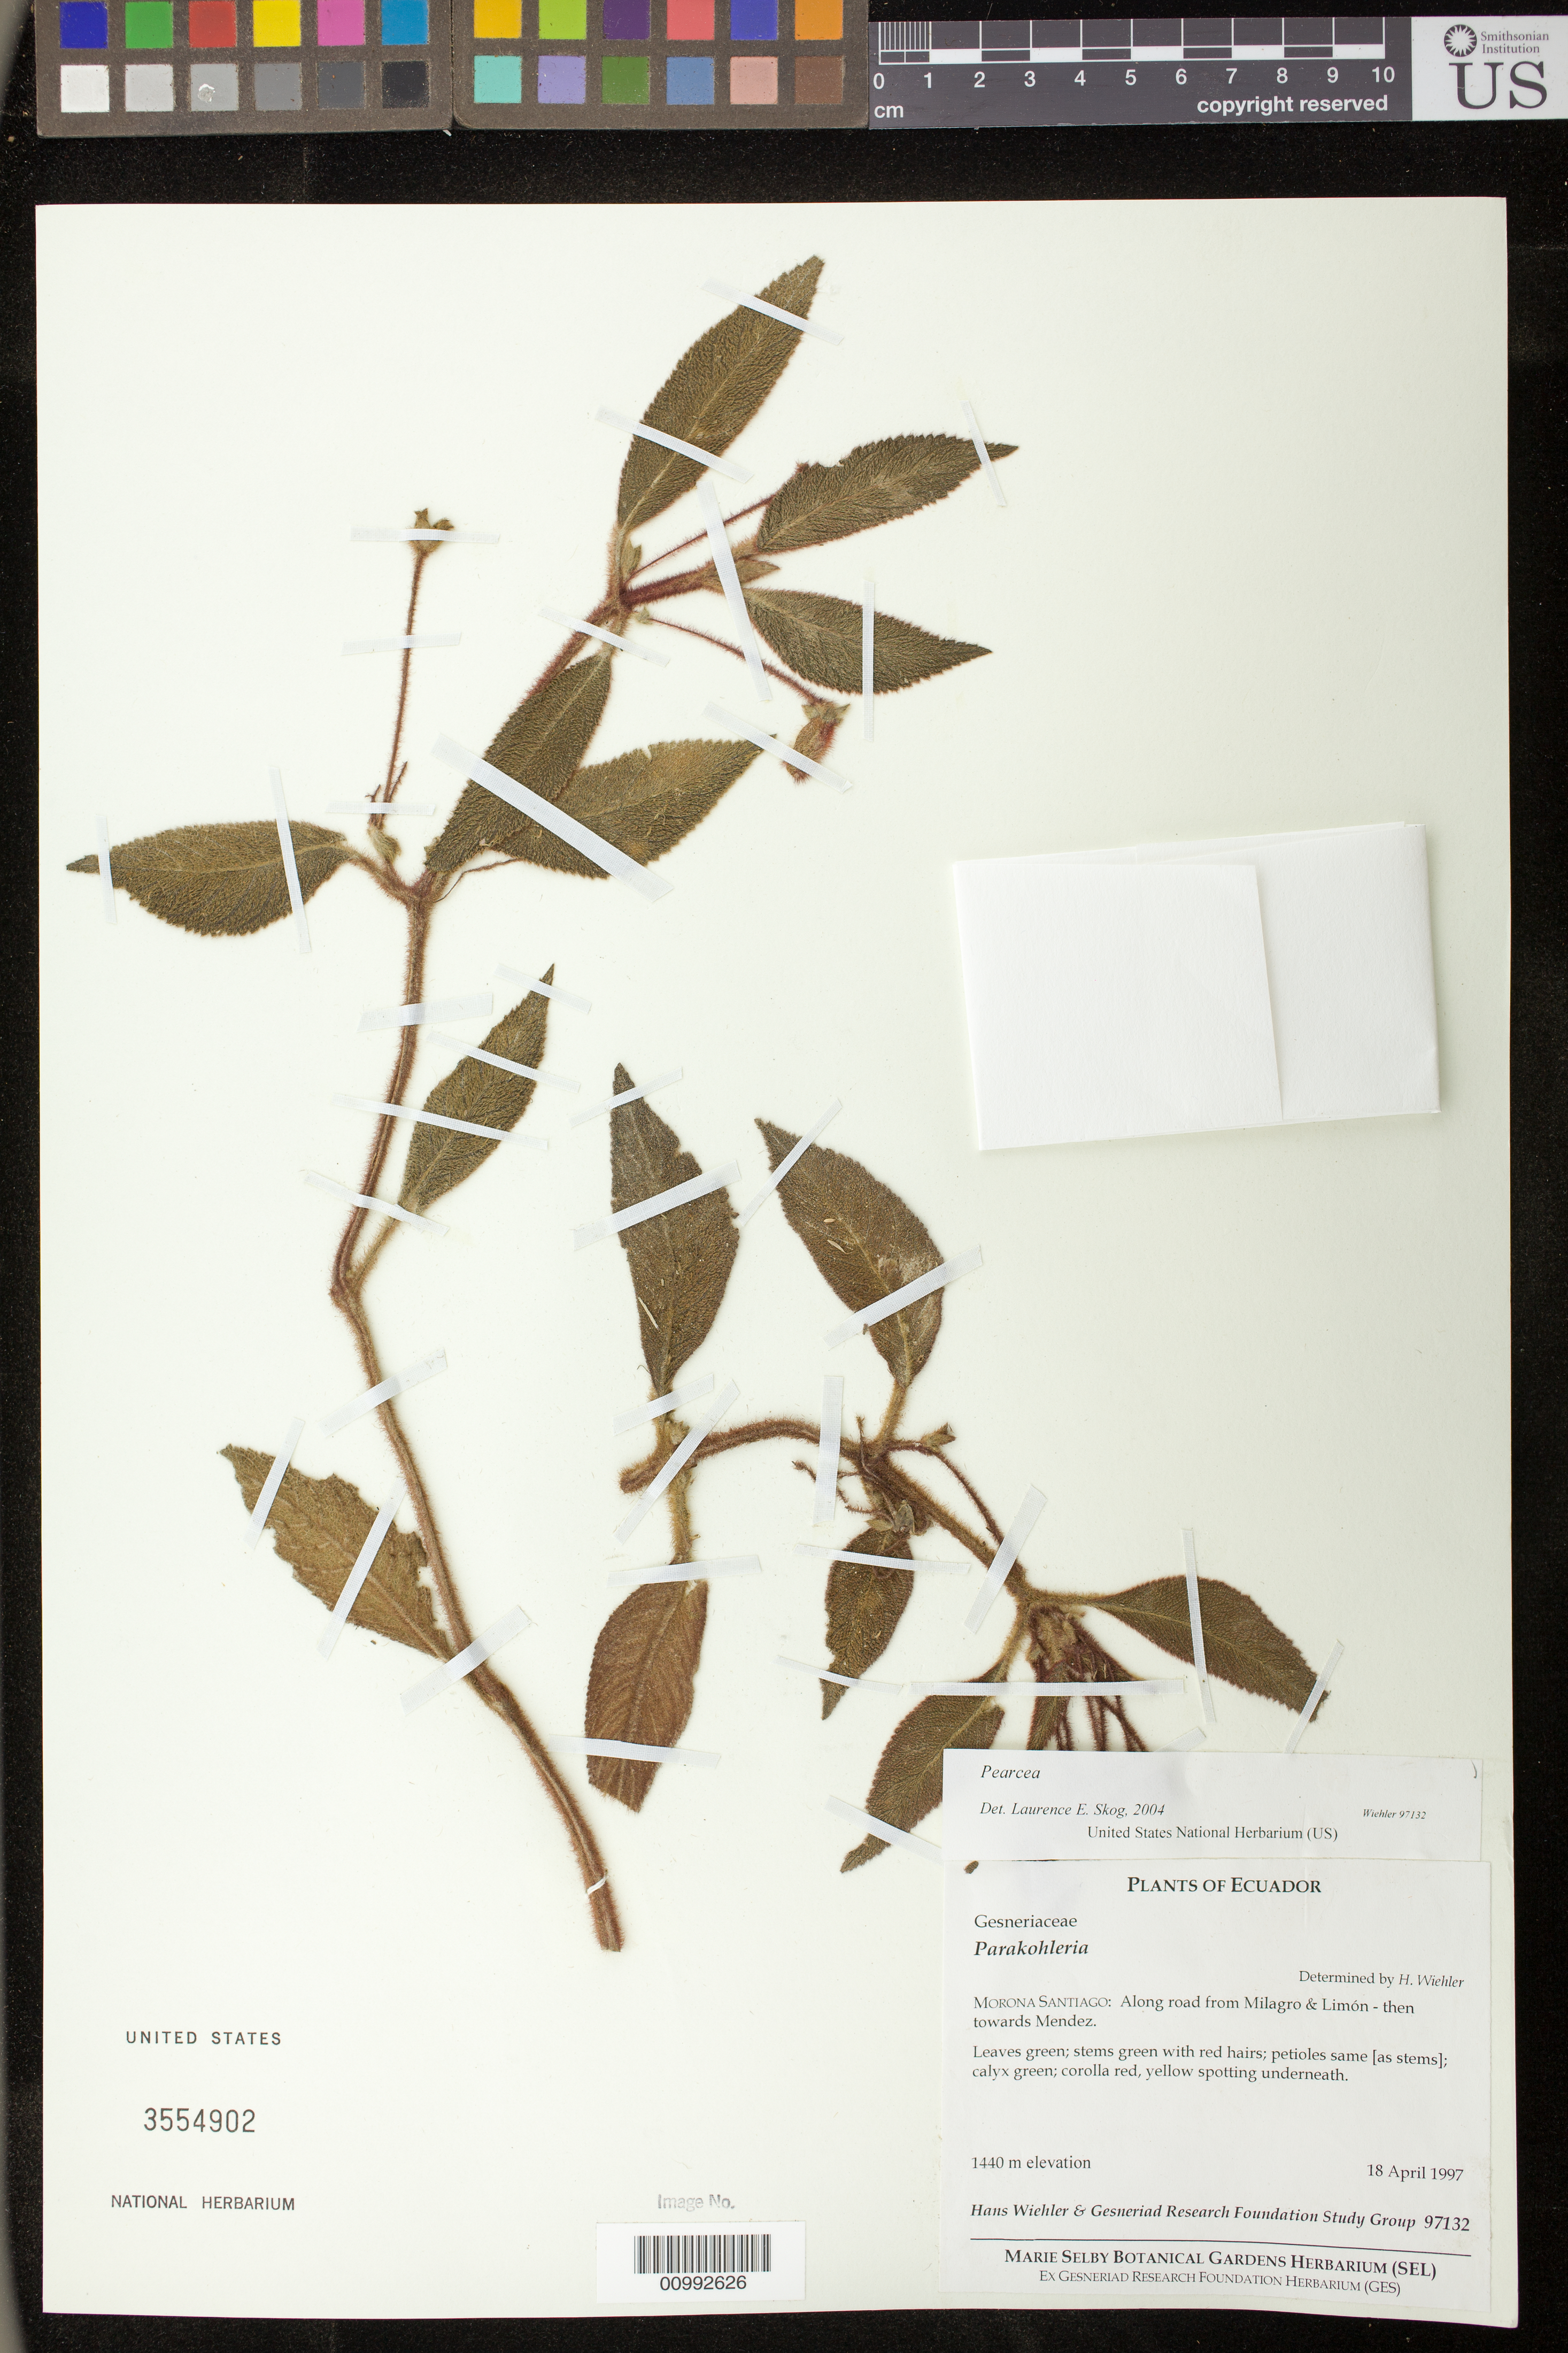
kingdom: Plantae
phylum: Tracheophyta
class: Magnoliopsida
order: Lamiales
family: Gesneriaceae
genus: Pearcea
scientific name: Pearcea sprucei var. sprucei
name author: (Britton ex Rusby) L.P. Kvist & L.E. Skog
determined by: Skog, Laurence E.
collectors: H. J. Wiehler & GRF Study Group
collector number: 97132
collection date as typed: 18 Apr 1997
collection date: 1997-04-18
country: Ecuador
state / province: Morona-Santiago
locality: Morona-Santiago: along road from Milagro & Limón - then towards Mendez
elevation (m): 1440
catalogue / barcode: US 3554902